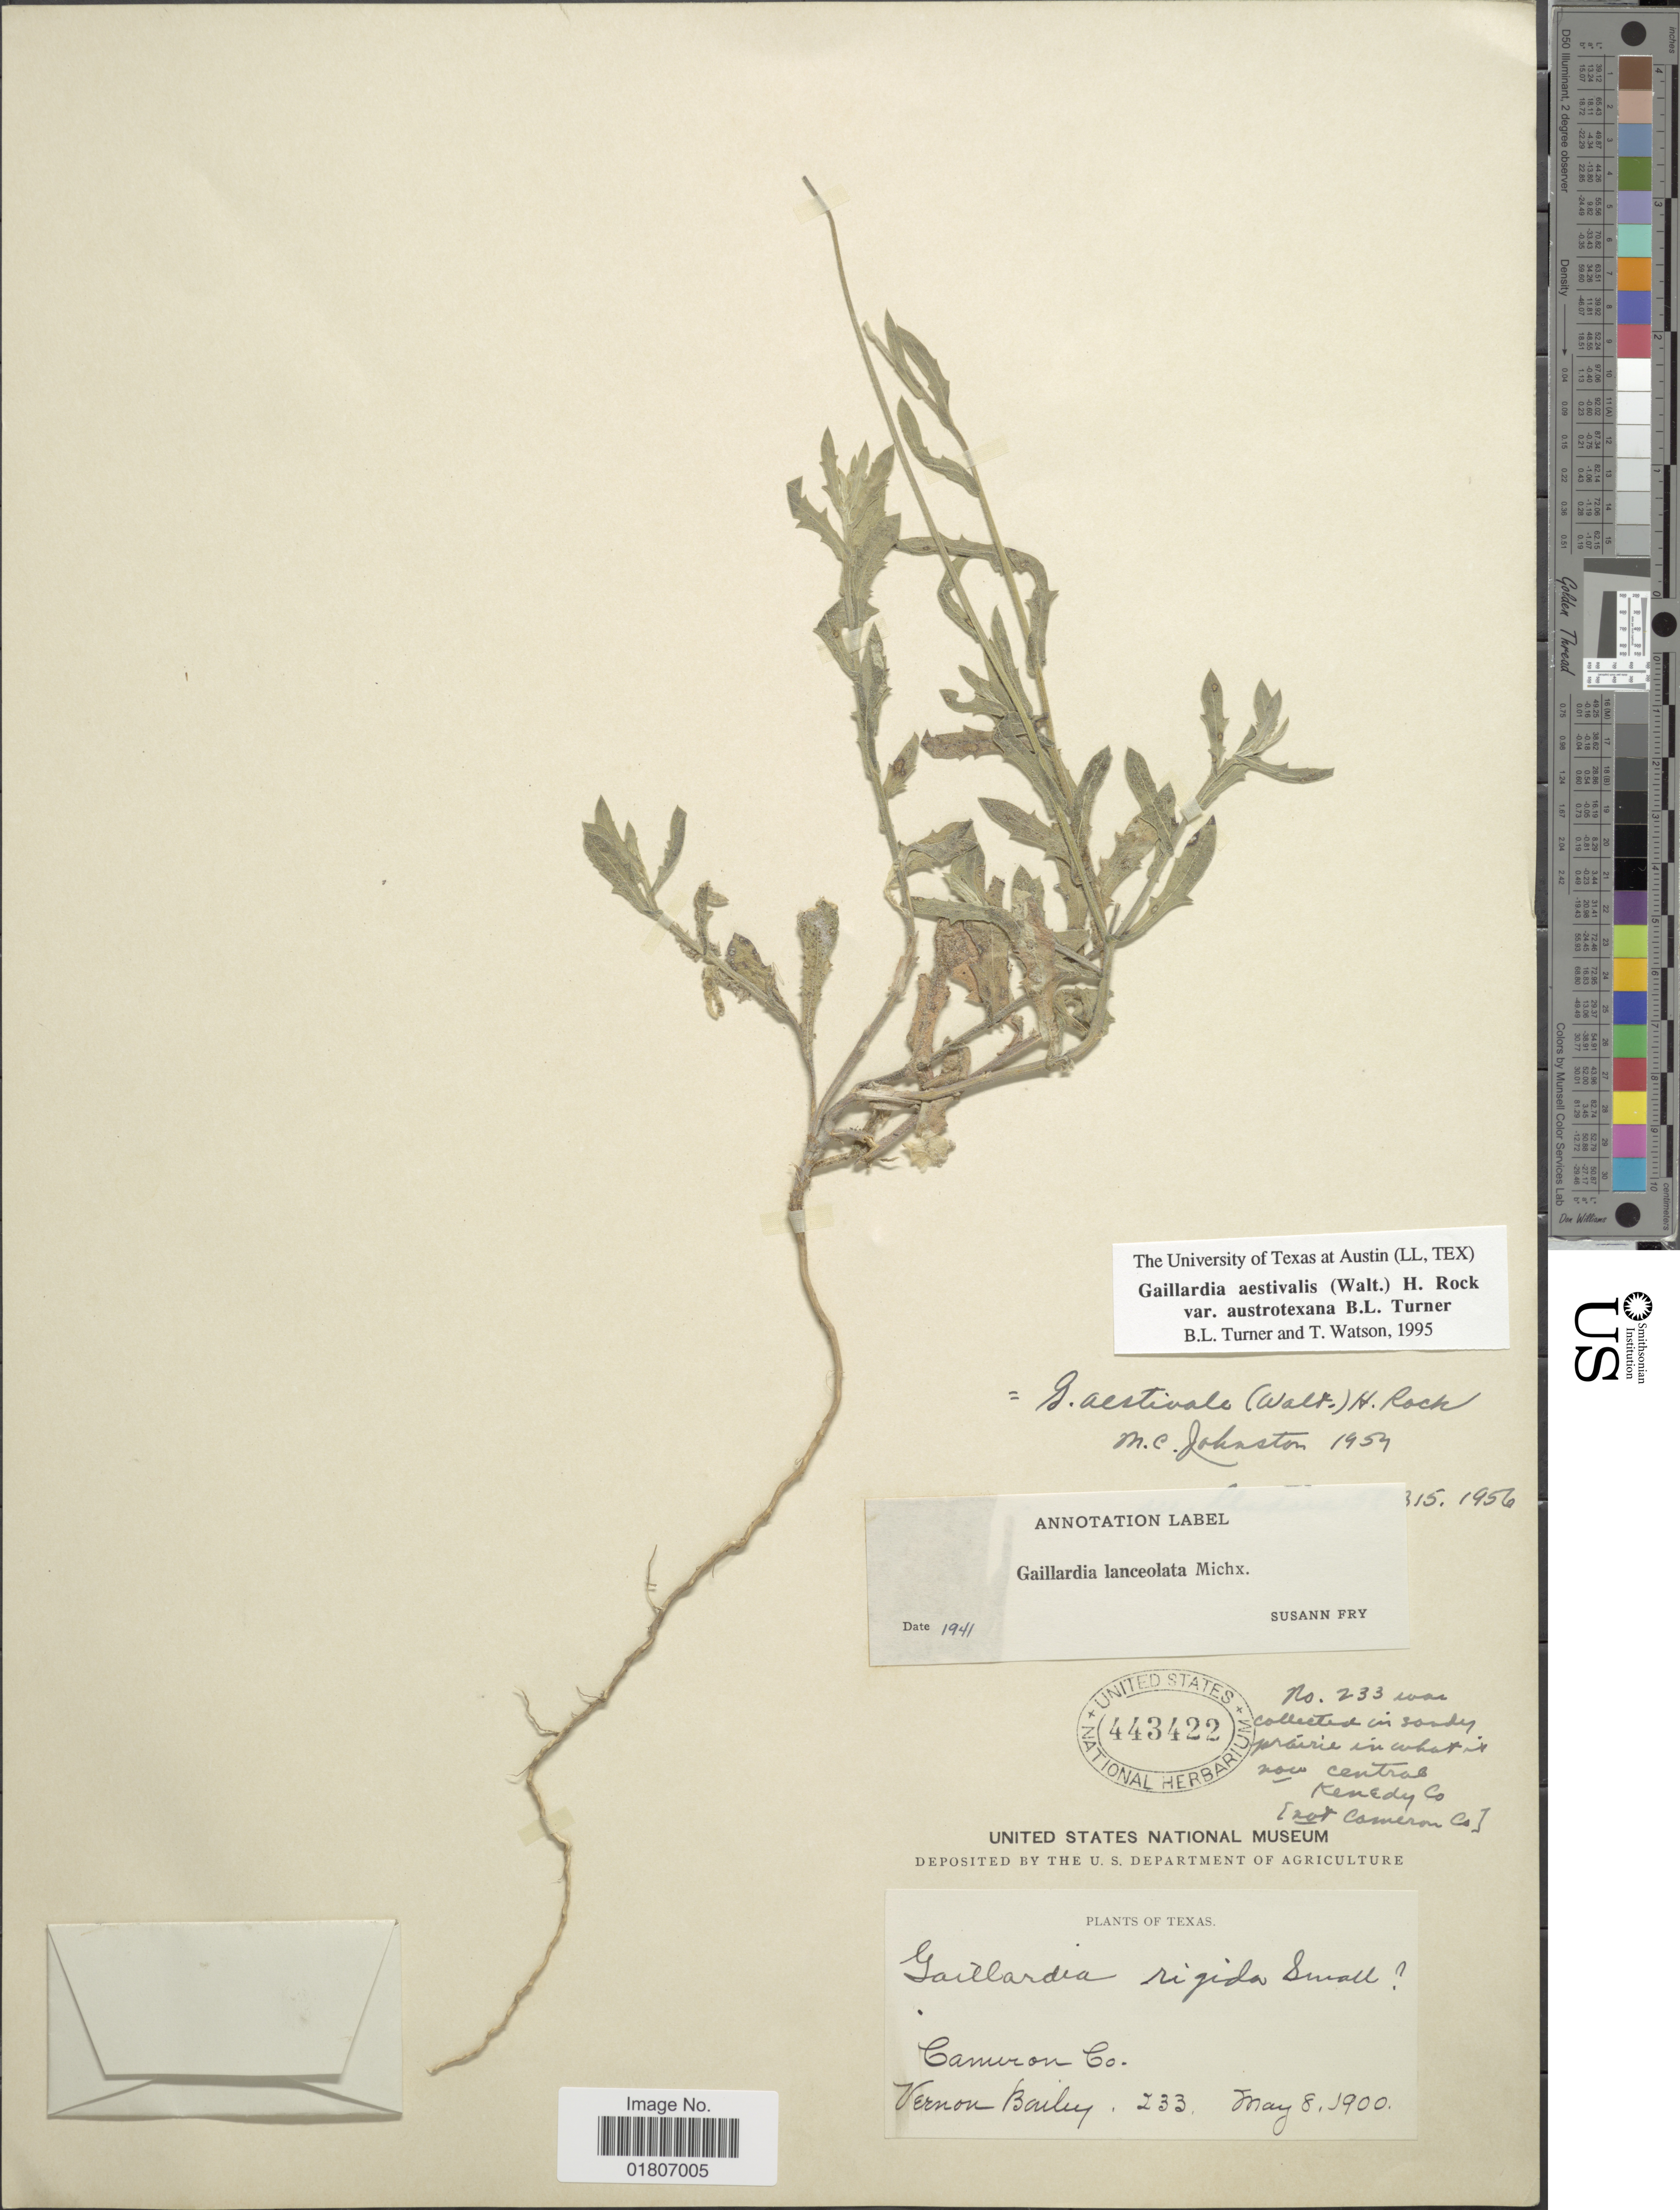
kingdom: Plantae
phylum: Tracheophyta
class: Magnoliopsida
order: Asterales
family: Asteraceae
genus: Gaillardia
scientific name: Gaillardia aestivalis var. austrotexana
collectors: V. O. Bailey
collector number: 233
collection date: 1900-05-08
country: United States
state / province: Texas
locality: Cameron Co.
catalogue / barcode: US 443422